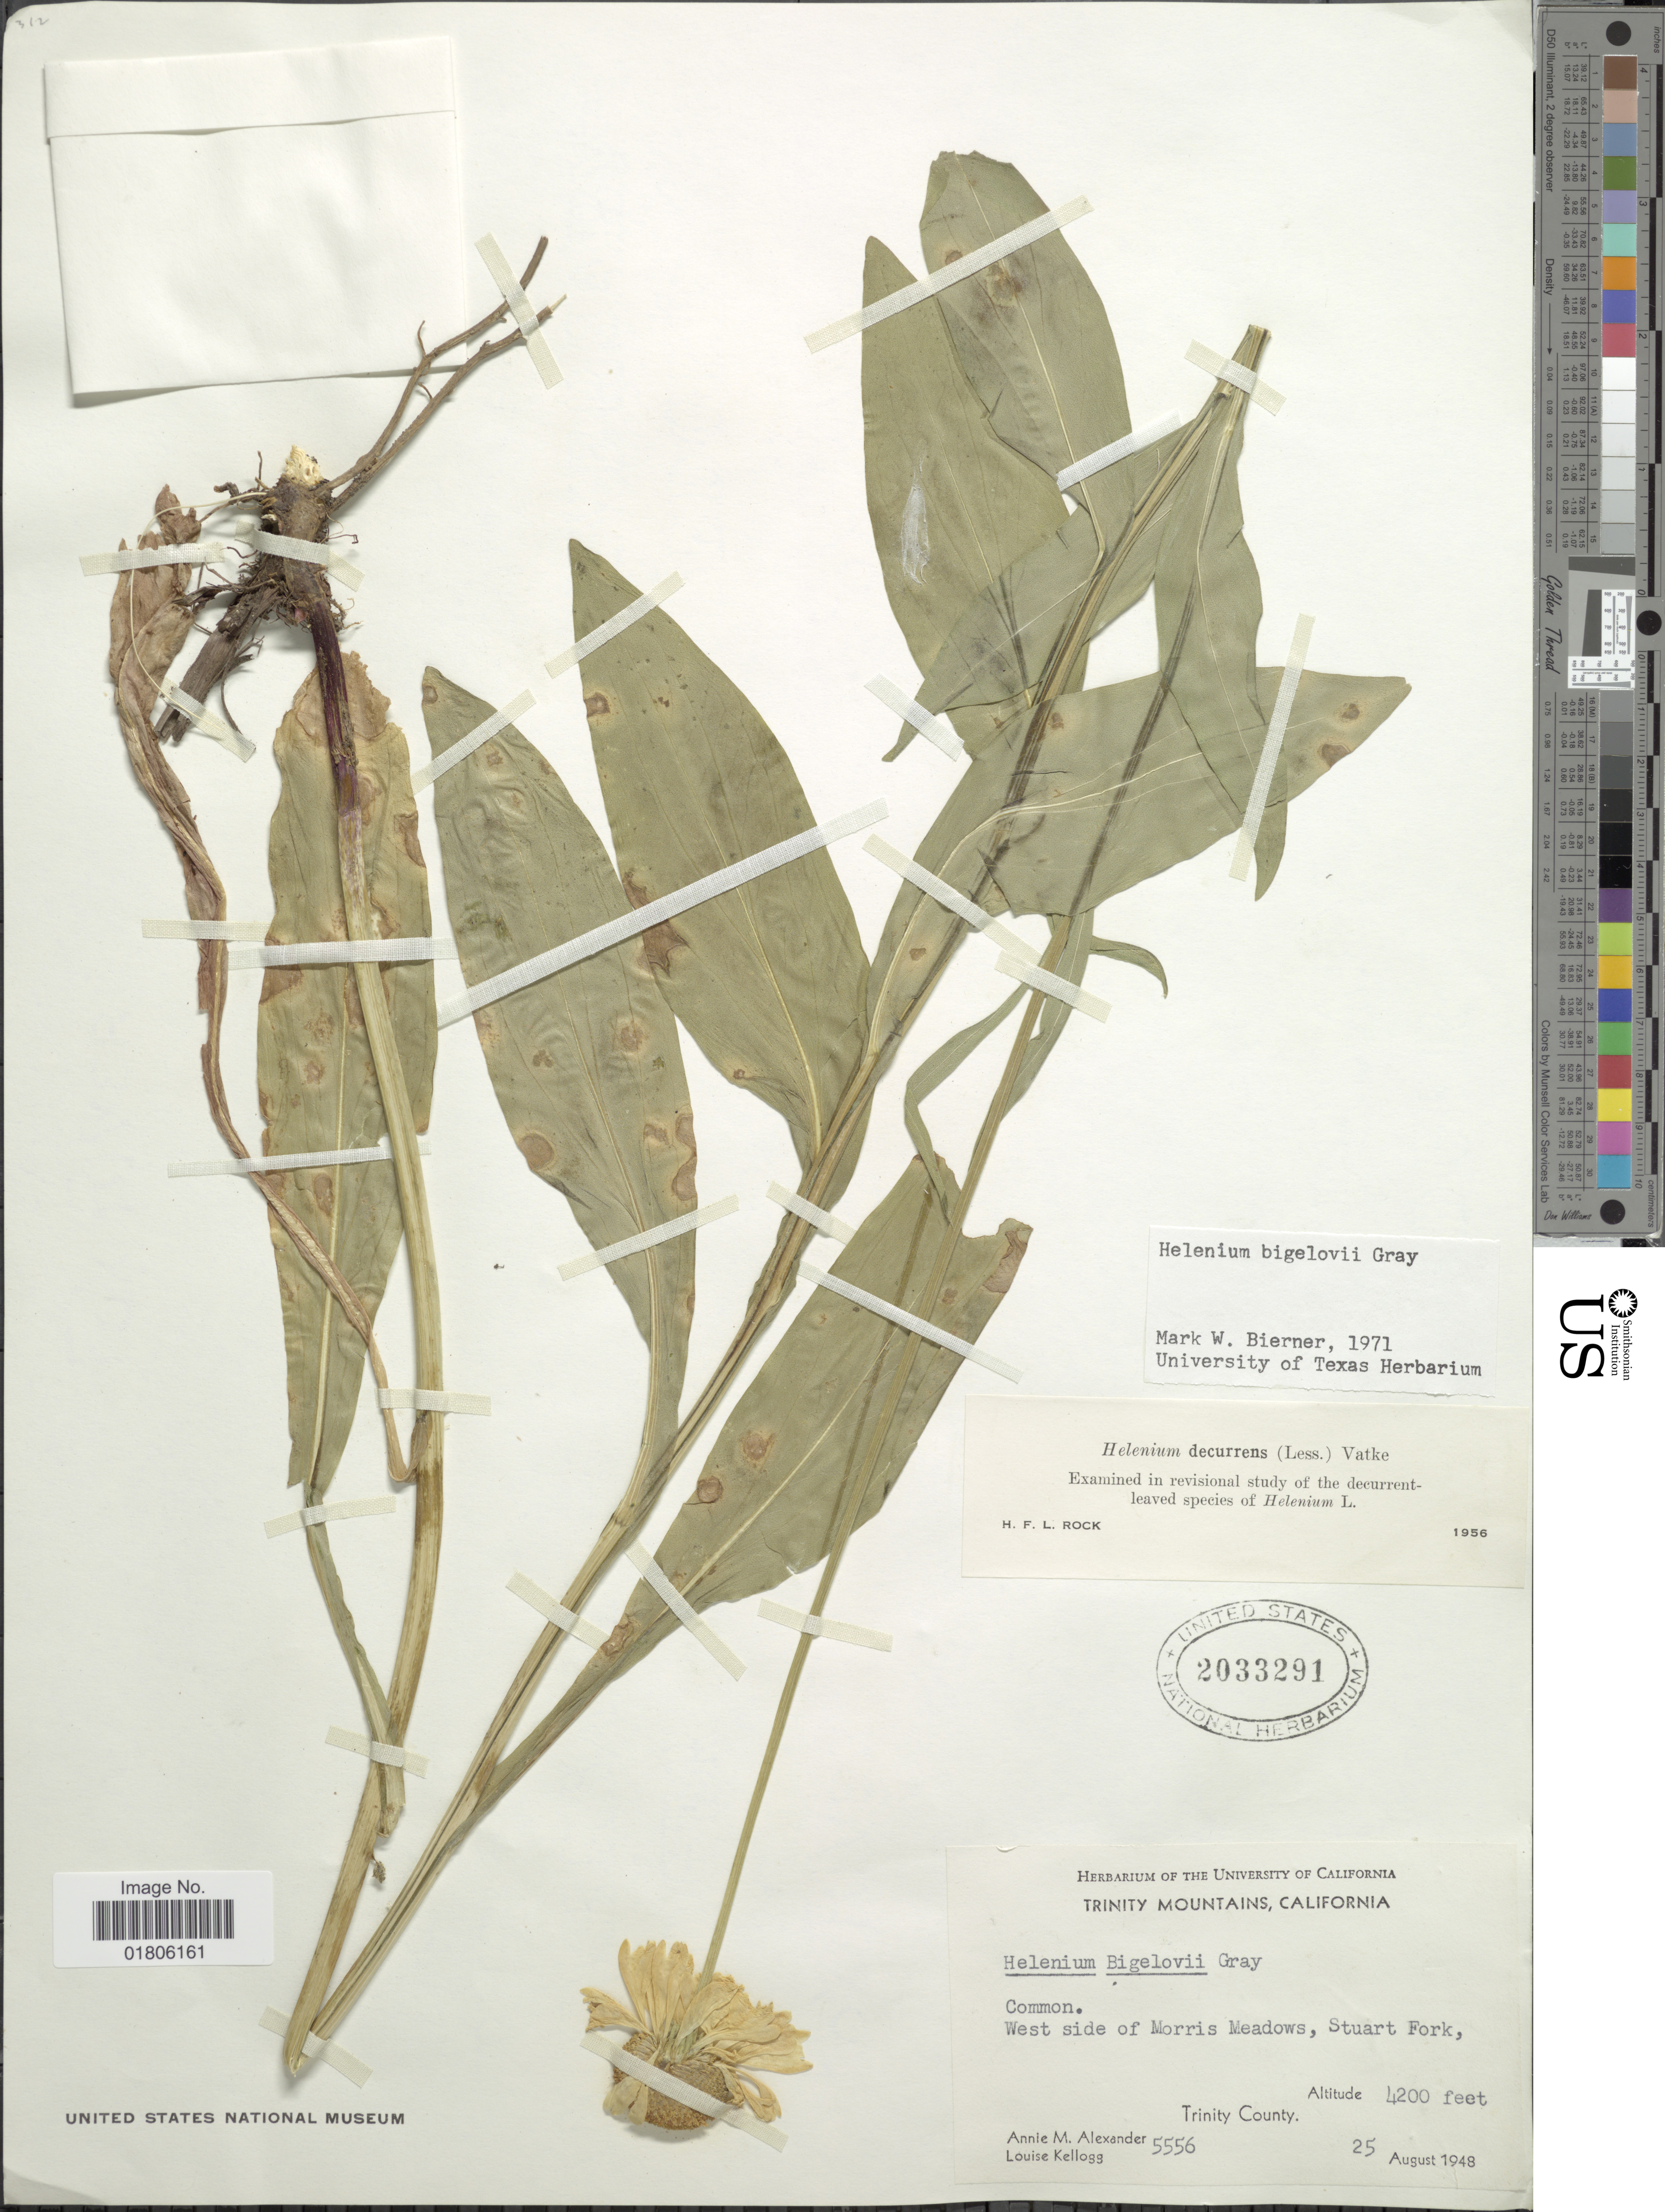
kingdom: Plantae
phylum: Tracheophyta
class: Magnoliopsida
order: Asterales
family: Asteraceae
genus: Helenium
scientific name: Helenium bigelovii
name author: A. Gray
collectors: A. M. Alexander & L. Kellogg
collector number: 5556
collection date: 1948-08-25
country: United States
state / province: California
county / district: Trinity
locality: West side of Morris Meadows, Stuart Fork. Trinity County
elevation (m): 1280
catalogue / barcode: US 2033291